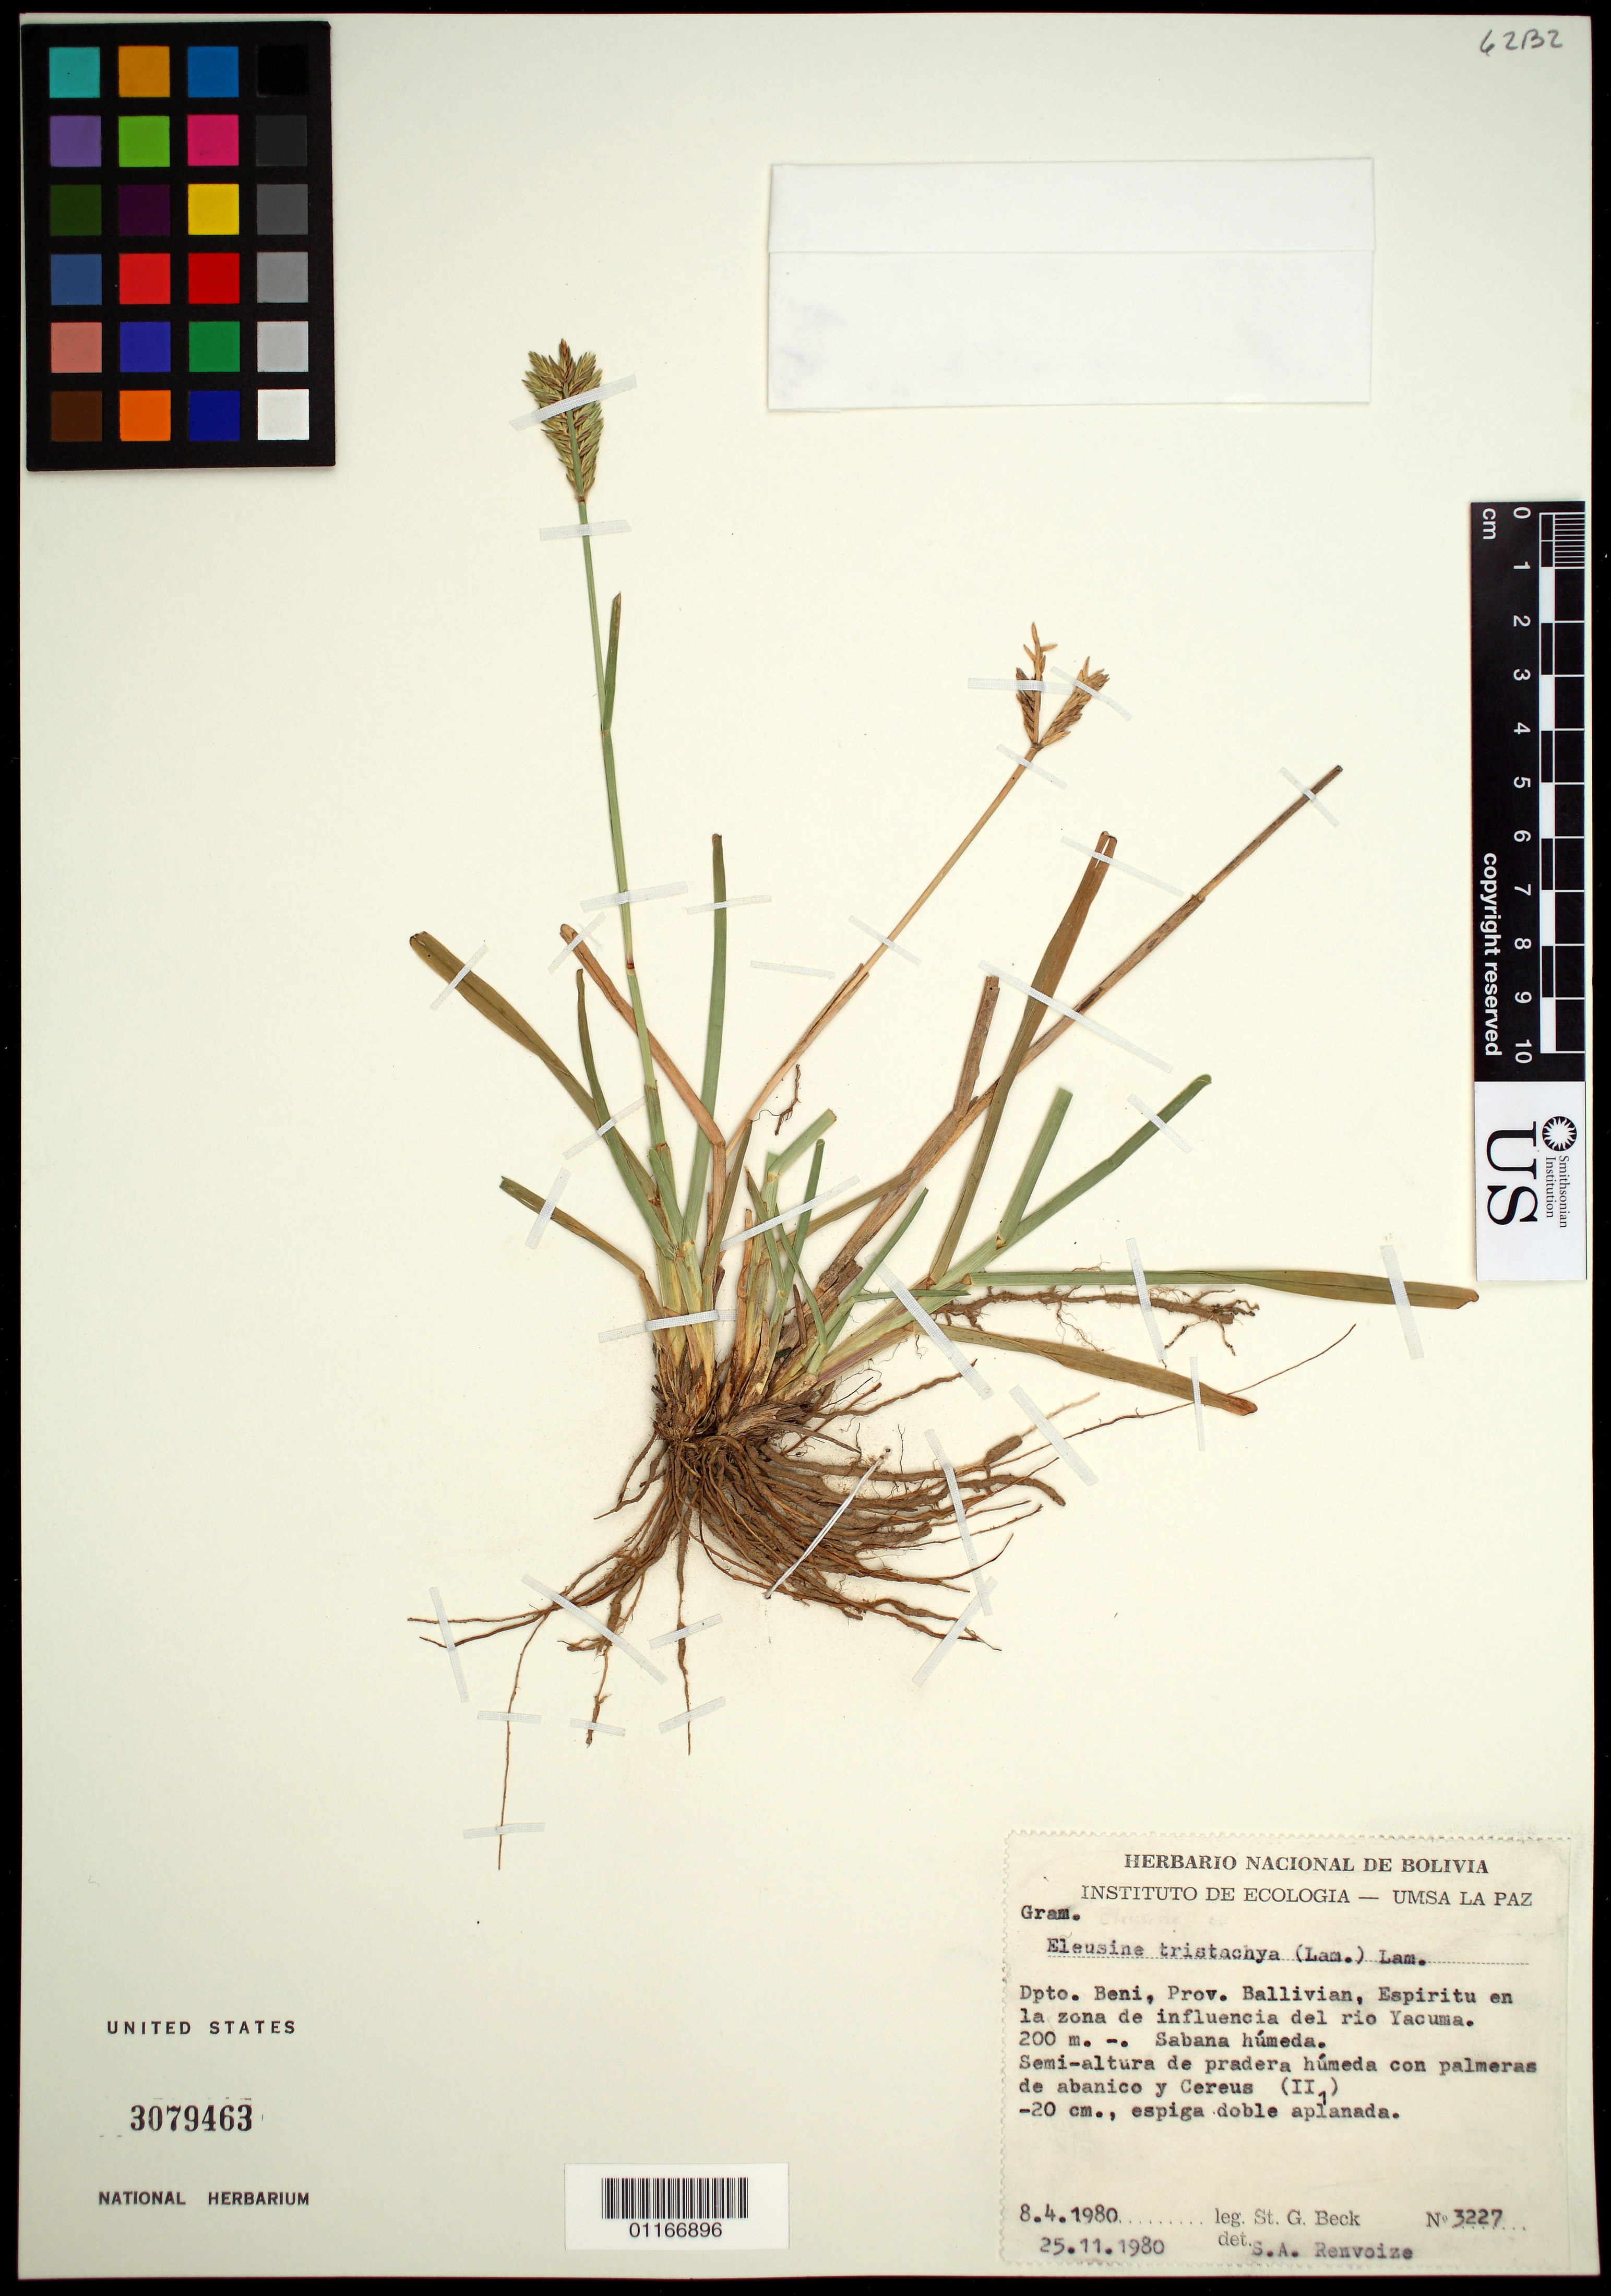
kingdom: Plantae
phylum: Tracheophyta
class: Liliopsida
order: Poales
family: Poaceae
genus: Eleusine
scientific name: Eleusine tristachya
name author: (Lam.) Lam.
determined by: Renvoize, S. A.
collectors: S. G. Beck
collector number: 3227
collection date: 1980-08-04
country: Bolivia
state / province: Beni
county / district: General José Ballivián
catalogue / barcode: US 3079463